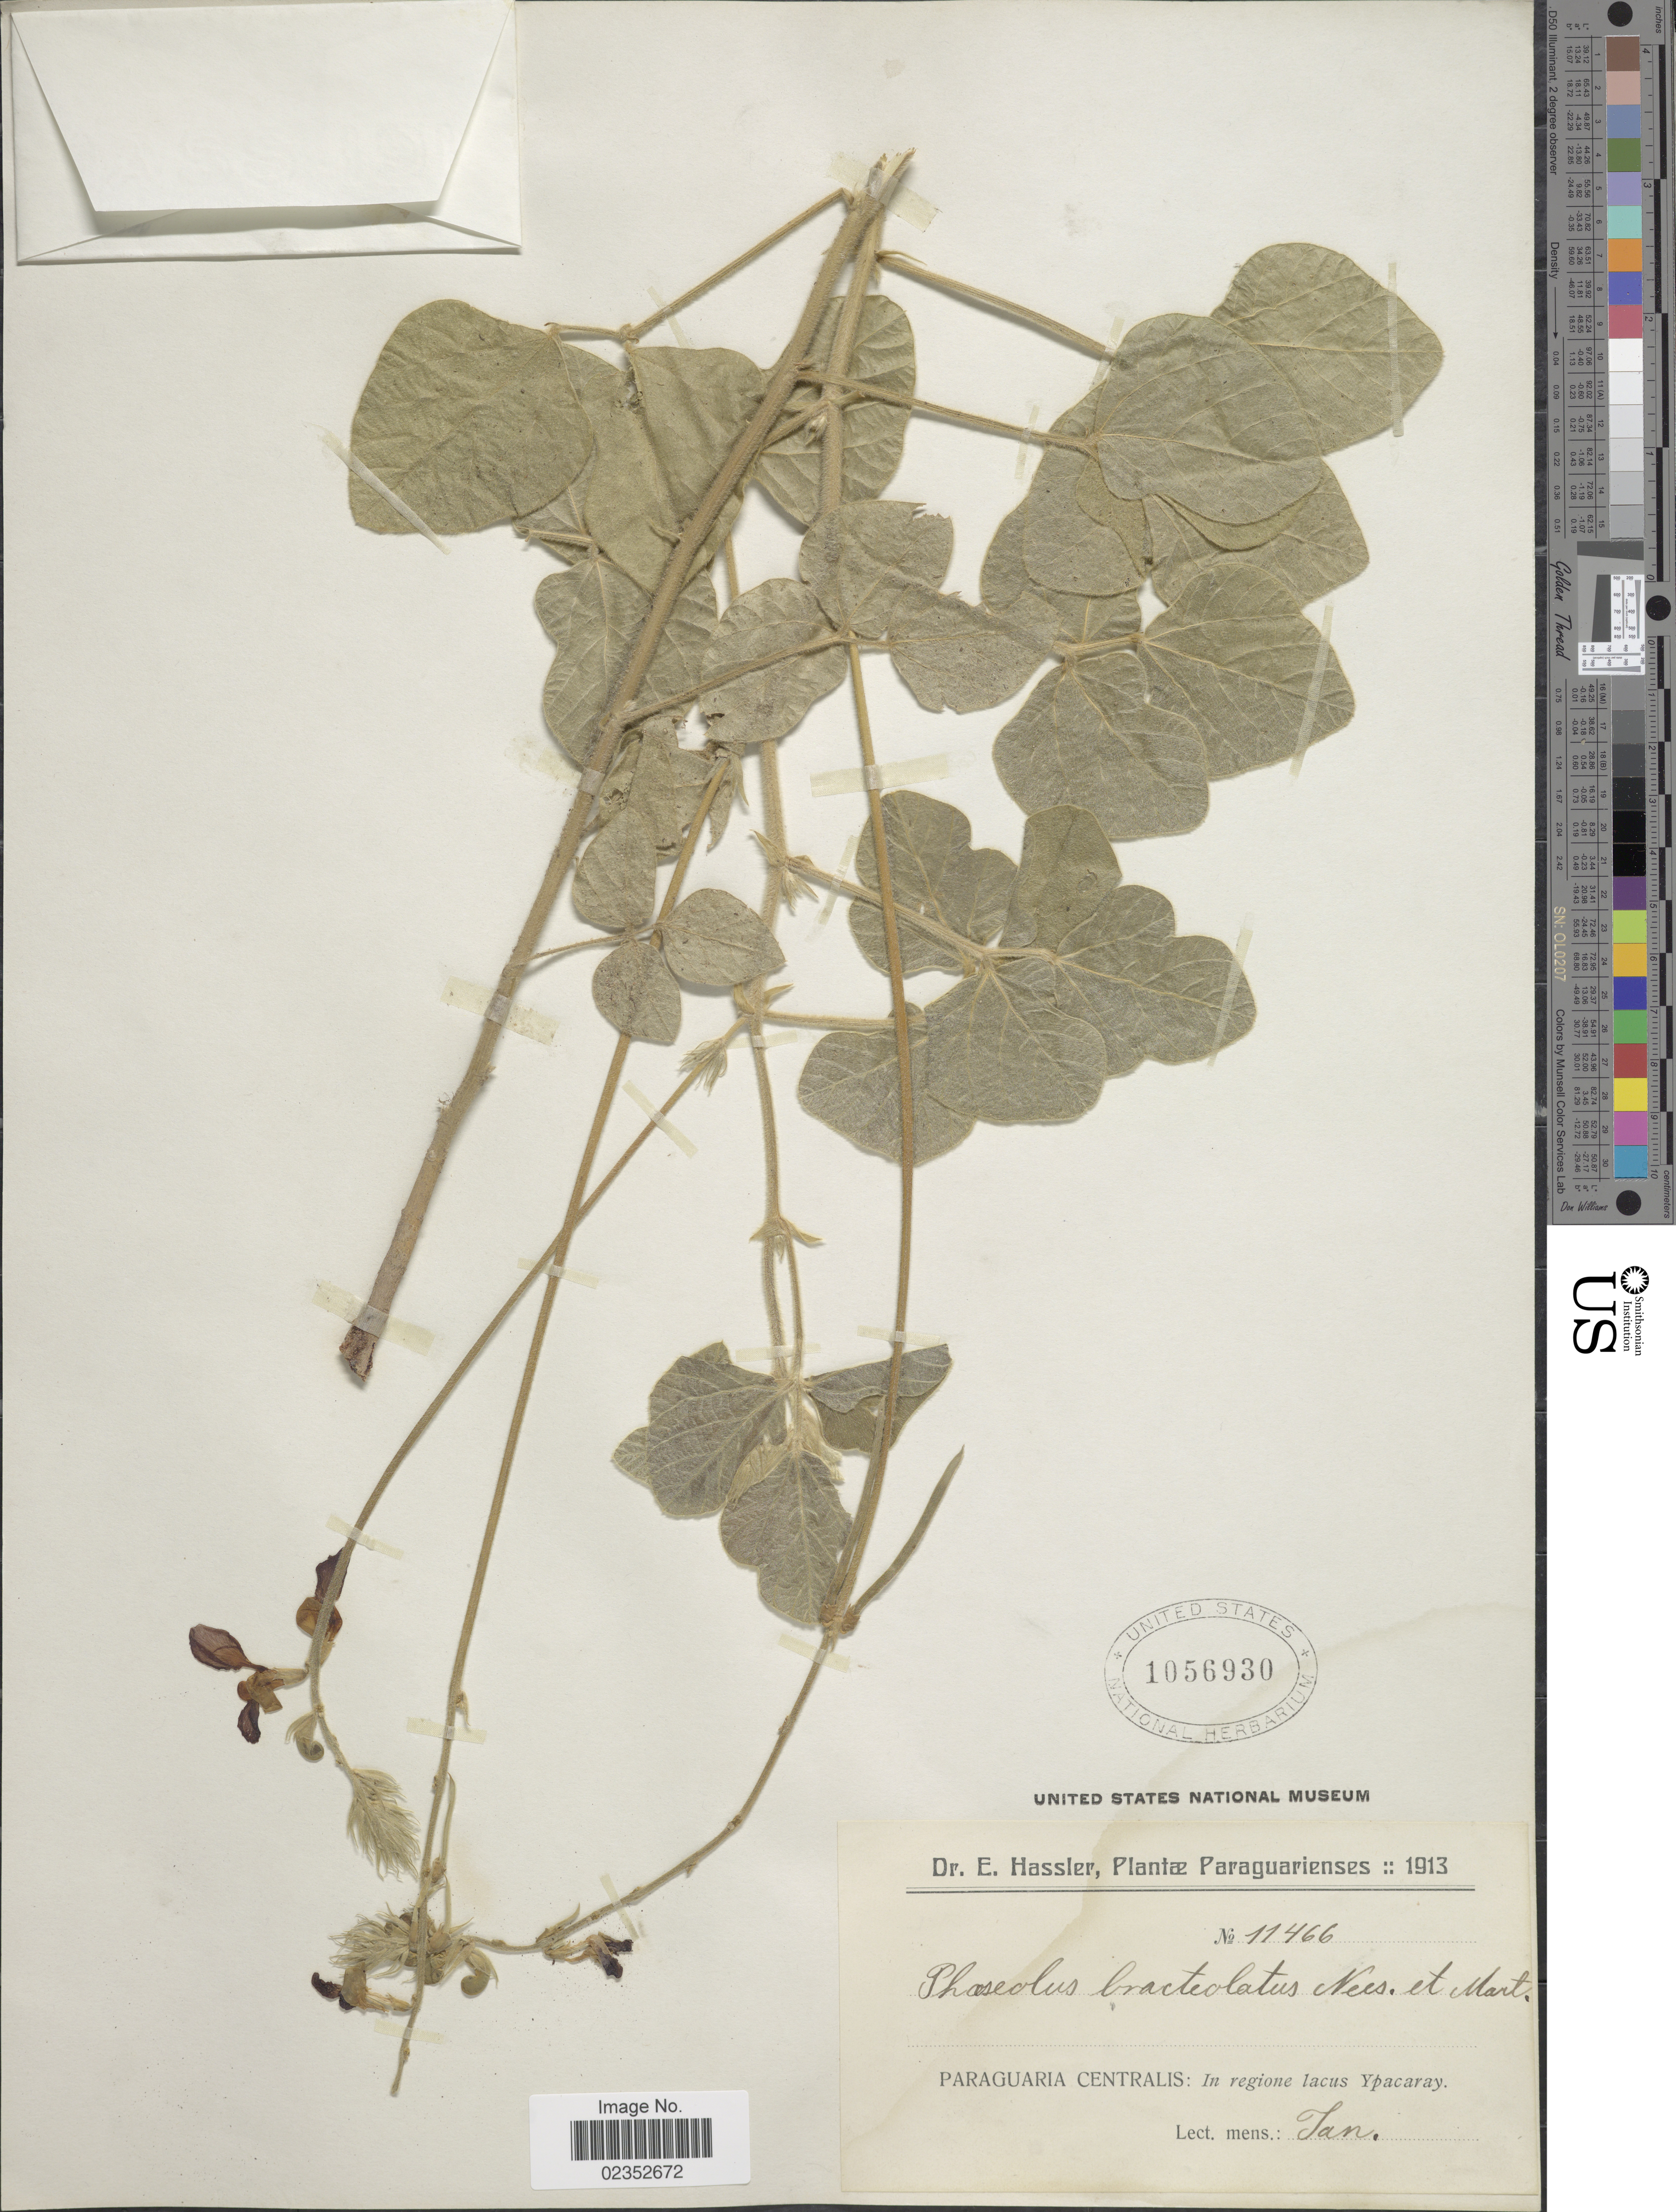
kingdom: Plantae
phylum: Tracheophyta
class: Magnoliopsida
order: Fabales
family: Fabaceae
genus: Macroptilium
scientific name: Macroptilium bracteatum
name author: (Nees & Mart.) Maréchal & Baudet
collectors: E. Hassler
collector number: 11466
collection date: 1913-01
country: Paraguay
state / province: Central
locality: Paraguaria Centralis: in regione lacus Ypacaray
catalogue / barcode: US 1056930